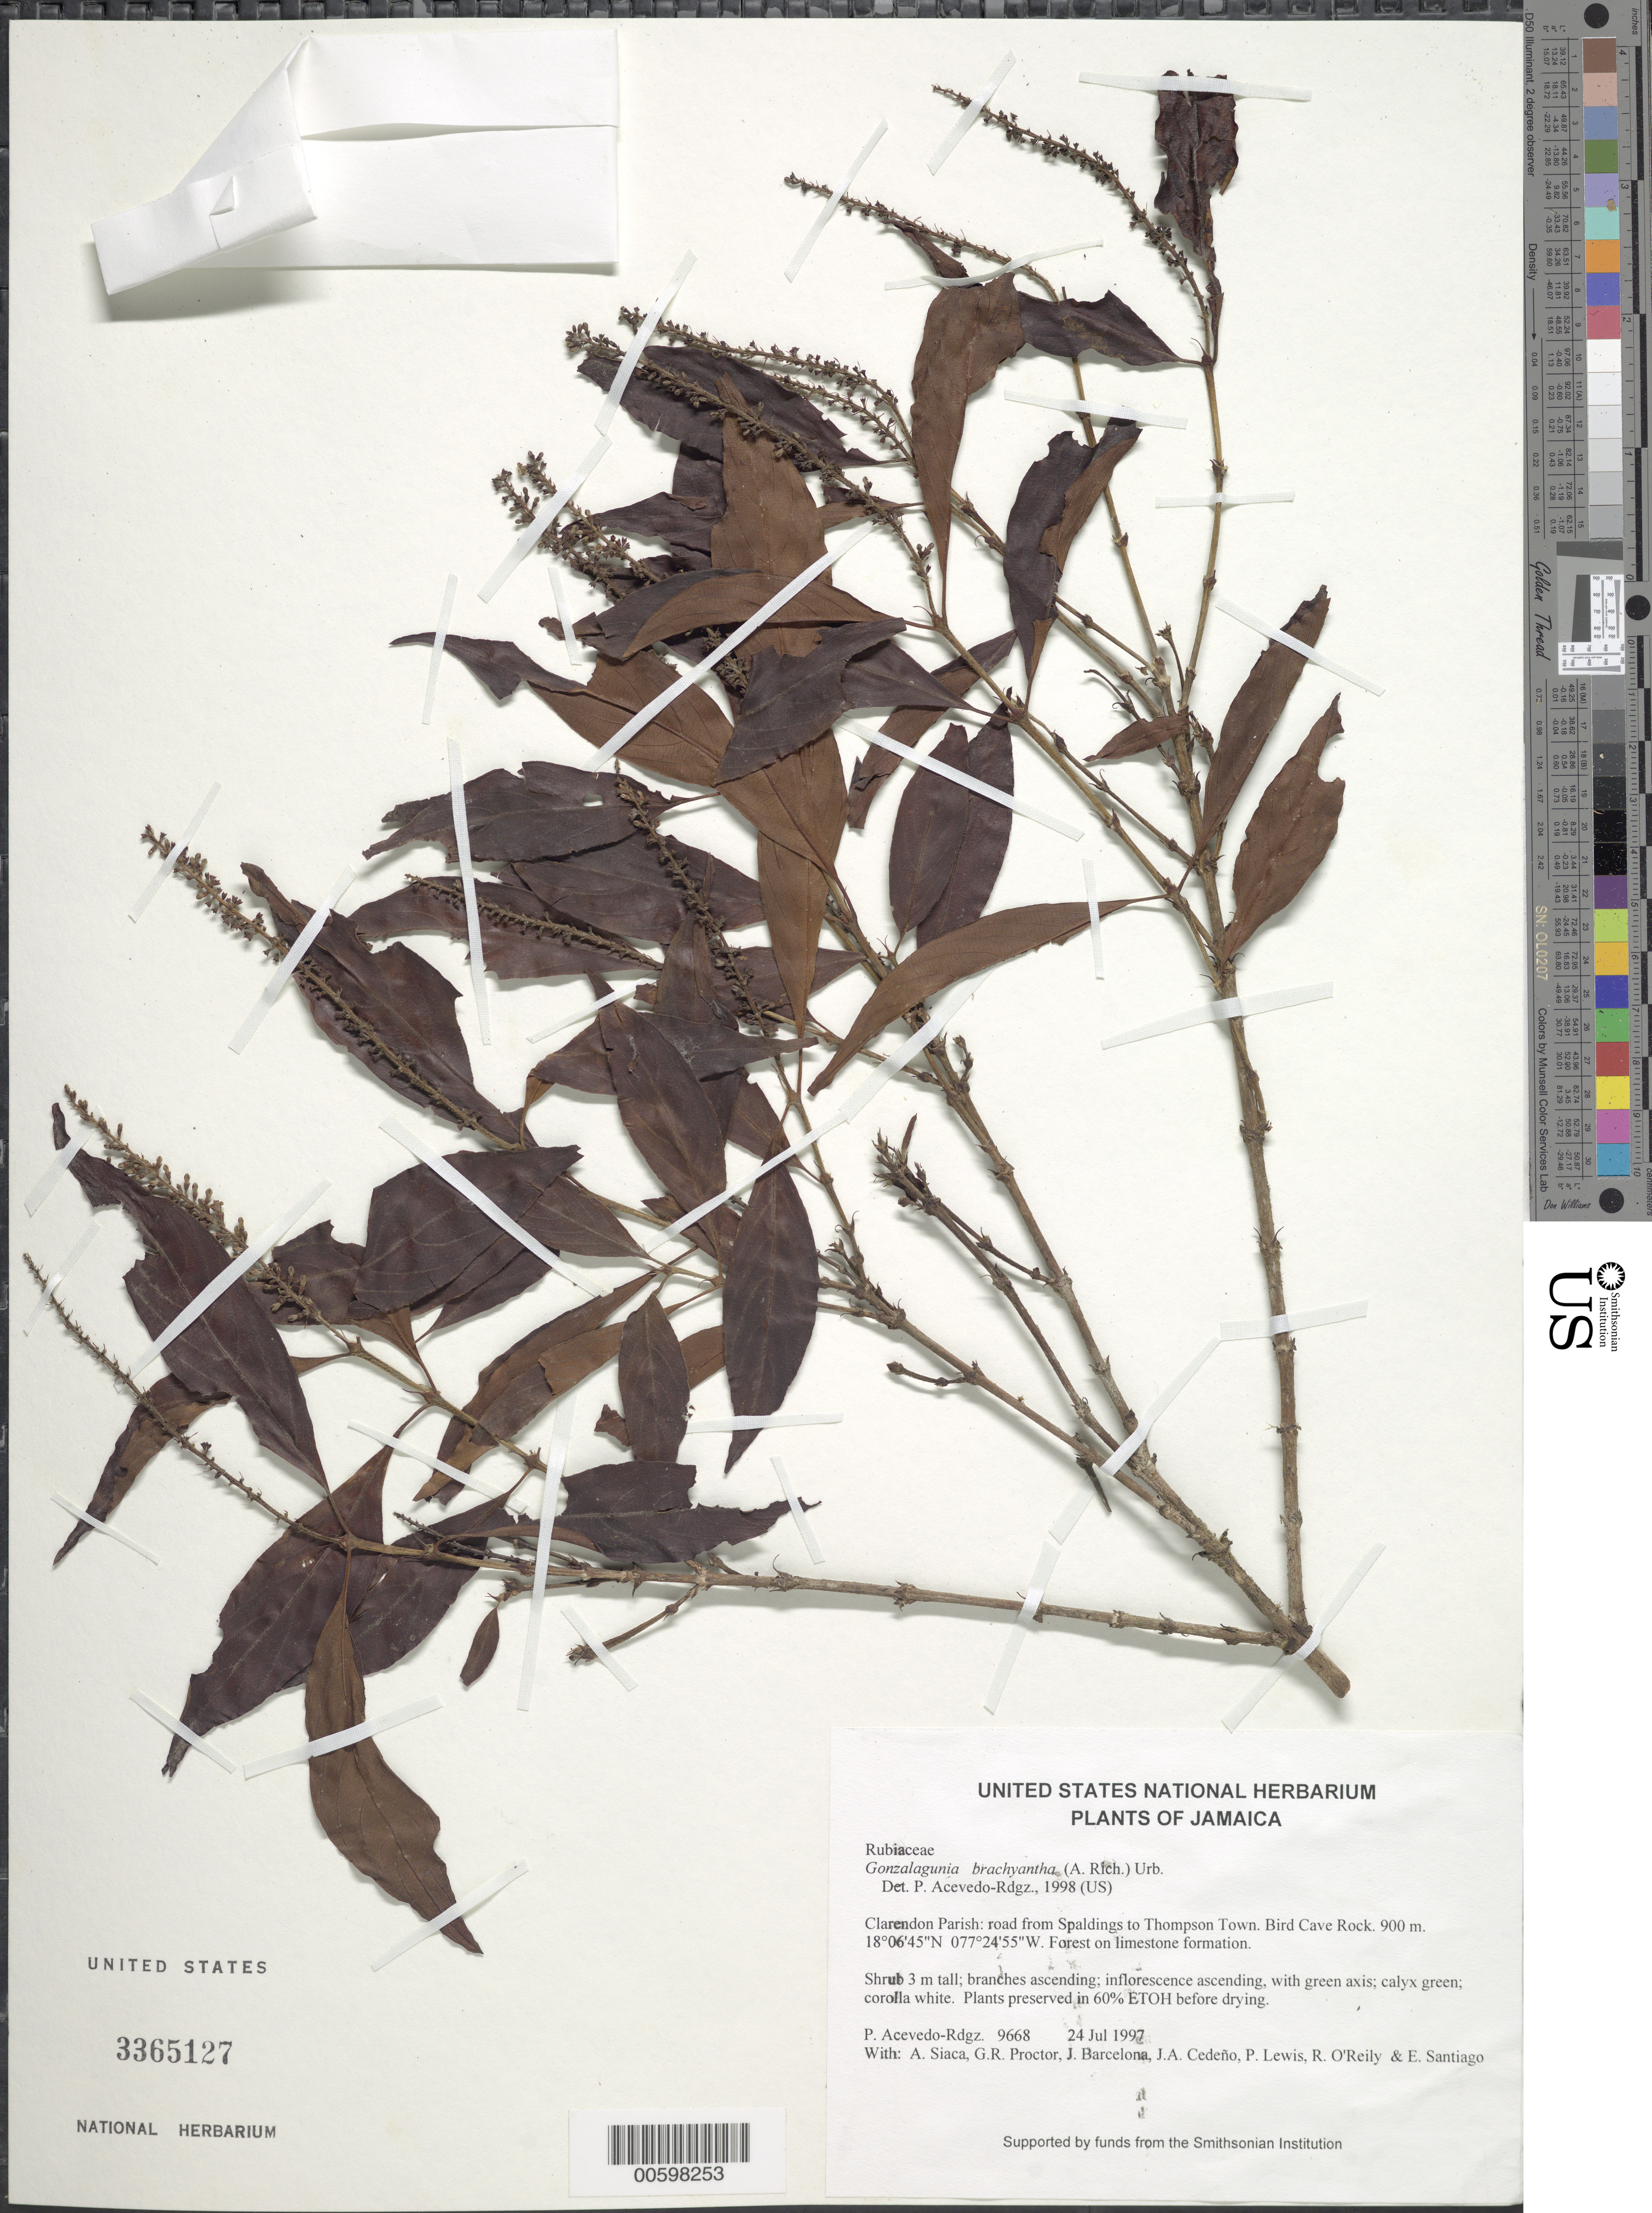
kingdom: Plantae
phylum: Tracheophyta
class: Magnoliopsida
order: Gentianales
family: Rubiaceae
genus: Gonzalagunia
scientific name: Gonzalagunia brachyantha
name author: (A. Rich.) Urb.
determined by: Acevedo-Rodríguez, P., (BOT), Smithsonian Institution - National Museum of Natural History (UNITED STATES)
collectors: P. Acevedo-Rodr., A. Siaca, G. R. Proctor, J. Barcelona, J. A. Cedeño M., P. Lewis & R. O'Reilly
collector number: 9668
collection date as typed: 24 Jul 1997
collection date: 1997-07-24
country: Jamaica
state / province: Clarendon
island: Jamaica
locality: Clarendon Parish: road from Spaldings to Thompson Town. Bird Cave Rock.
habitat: Forest on limestone formation.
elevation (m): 900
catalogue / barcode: US 3365127